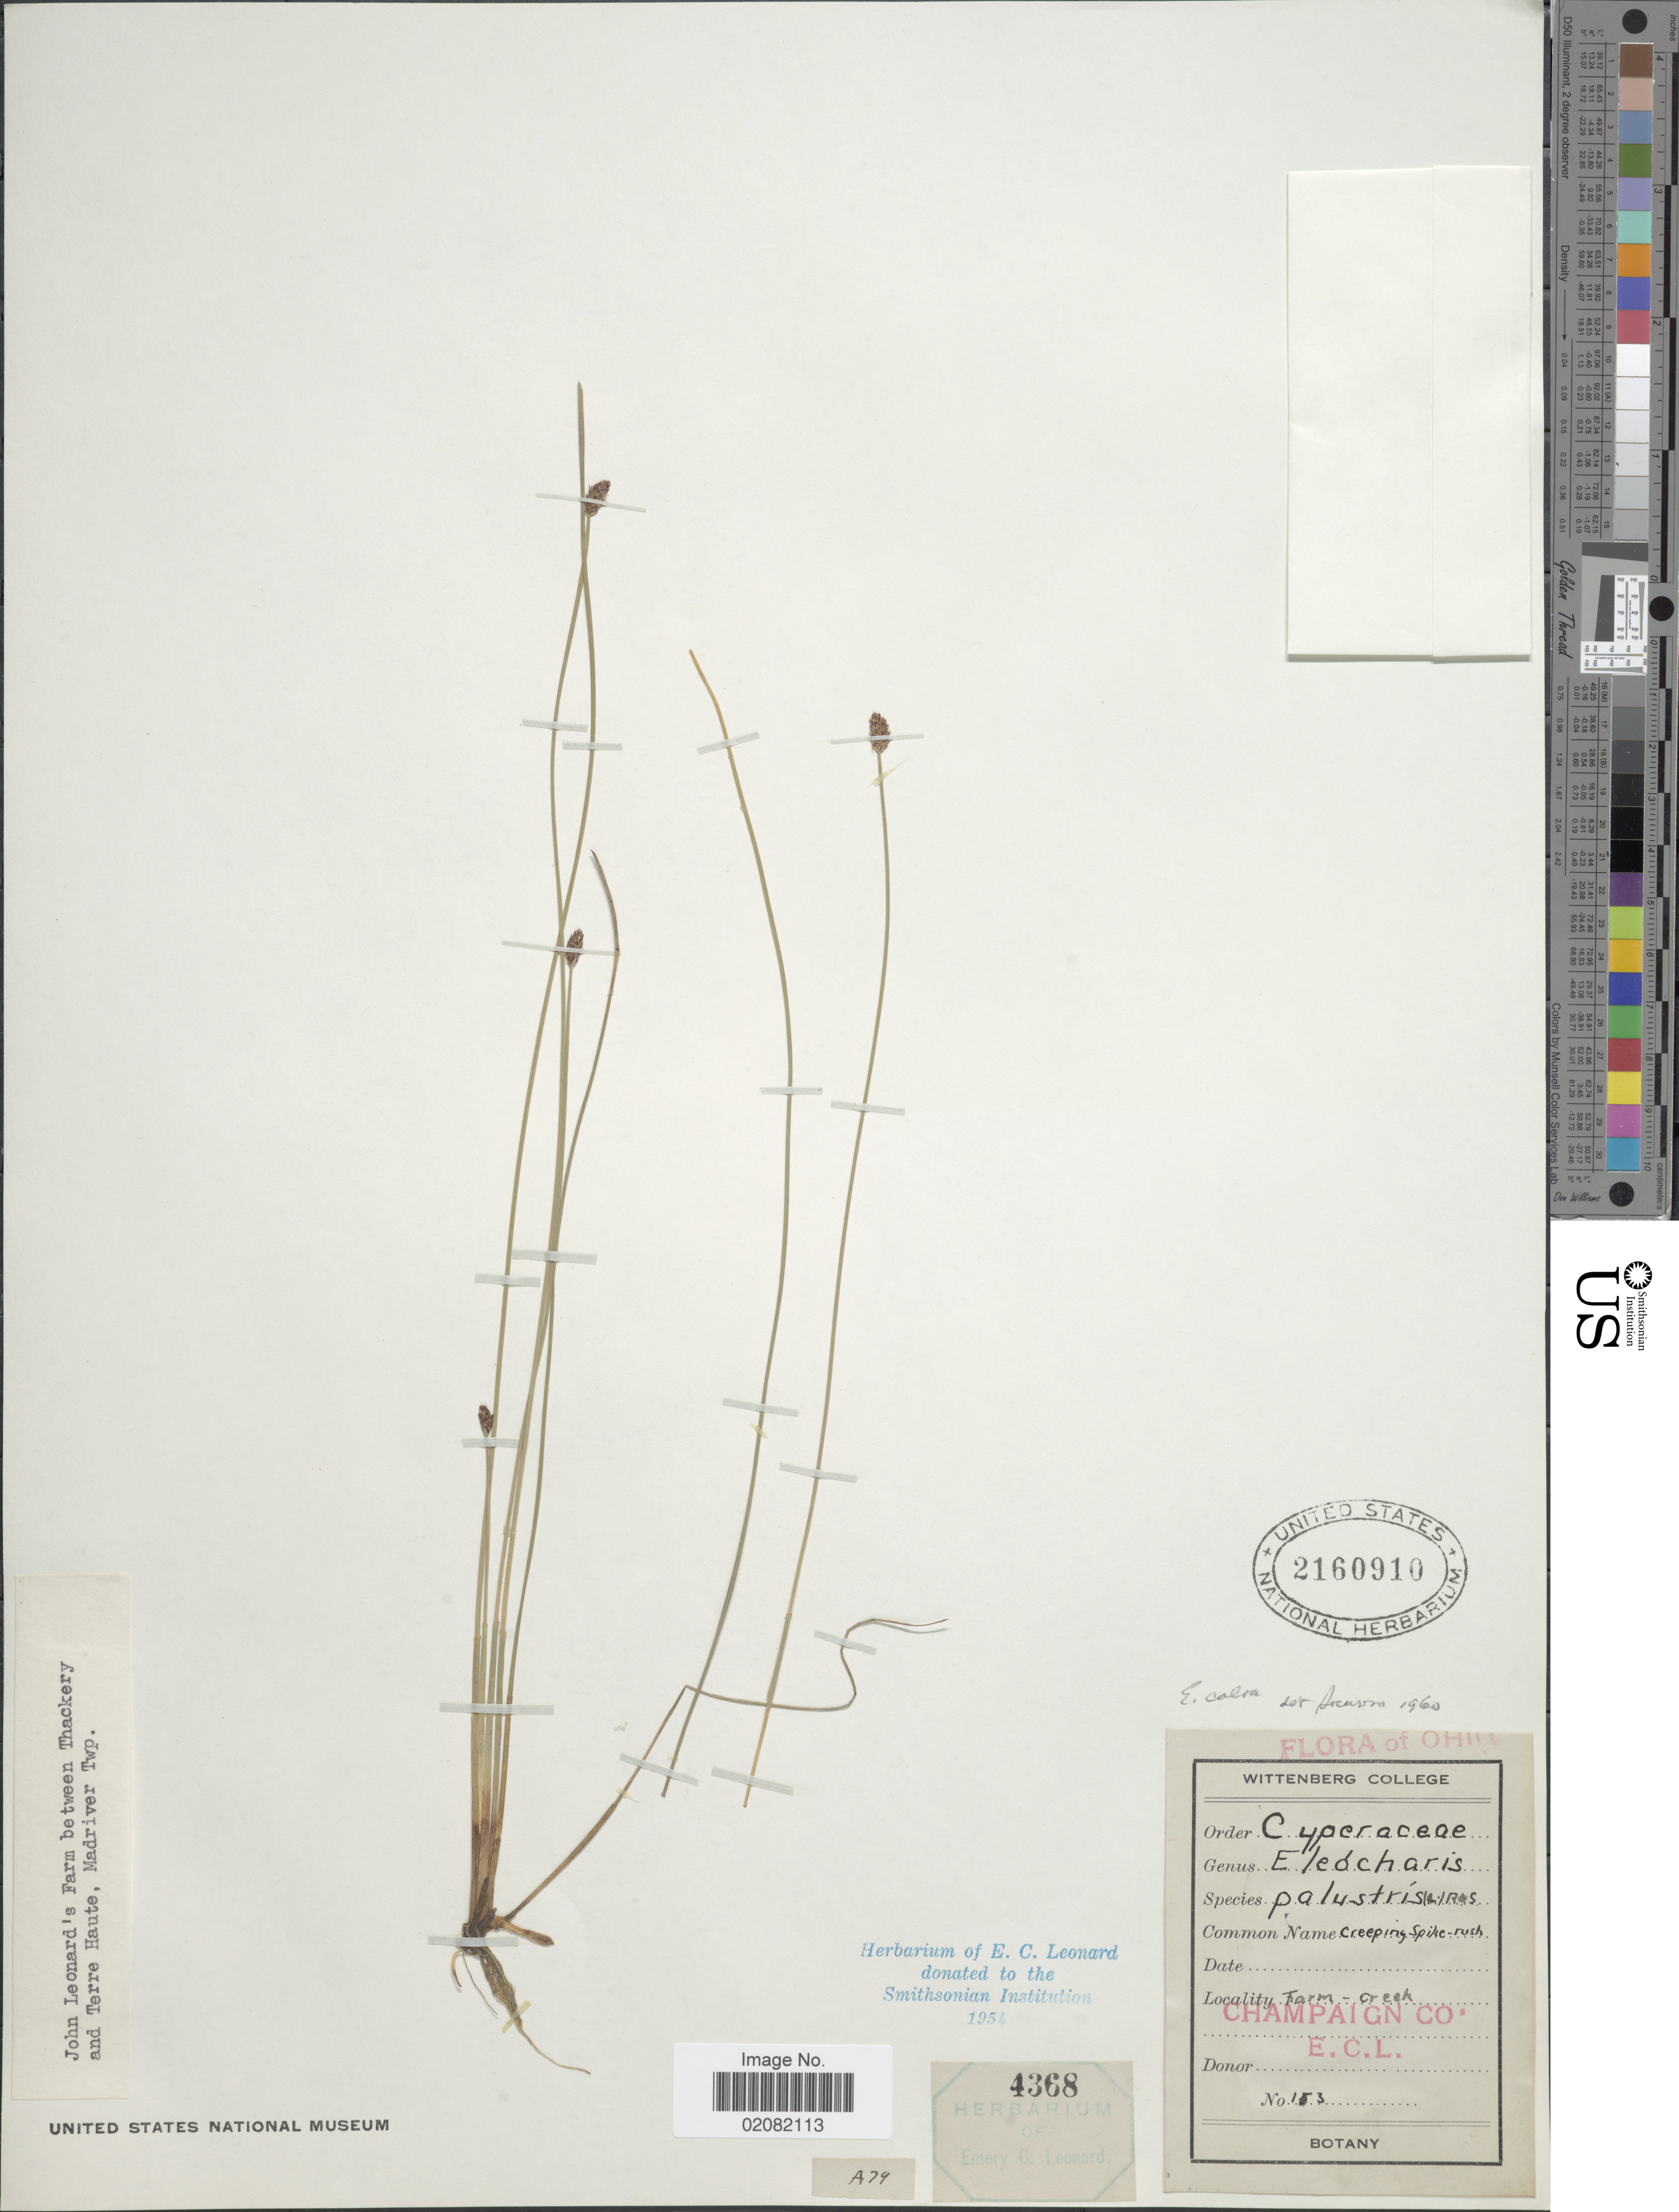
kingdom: Plantae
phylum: Tracheophyta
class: Liliopsida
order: Poales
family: Cyperaceae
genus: Eleocharis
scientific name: Eleocharis erythropoda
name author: Steud.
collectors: E. C. Leonard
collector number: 153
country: United States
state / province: Ohio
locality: Farm-creek, Champaign Co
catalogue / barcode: US 2160910